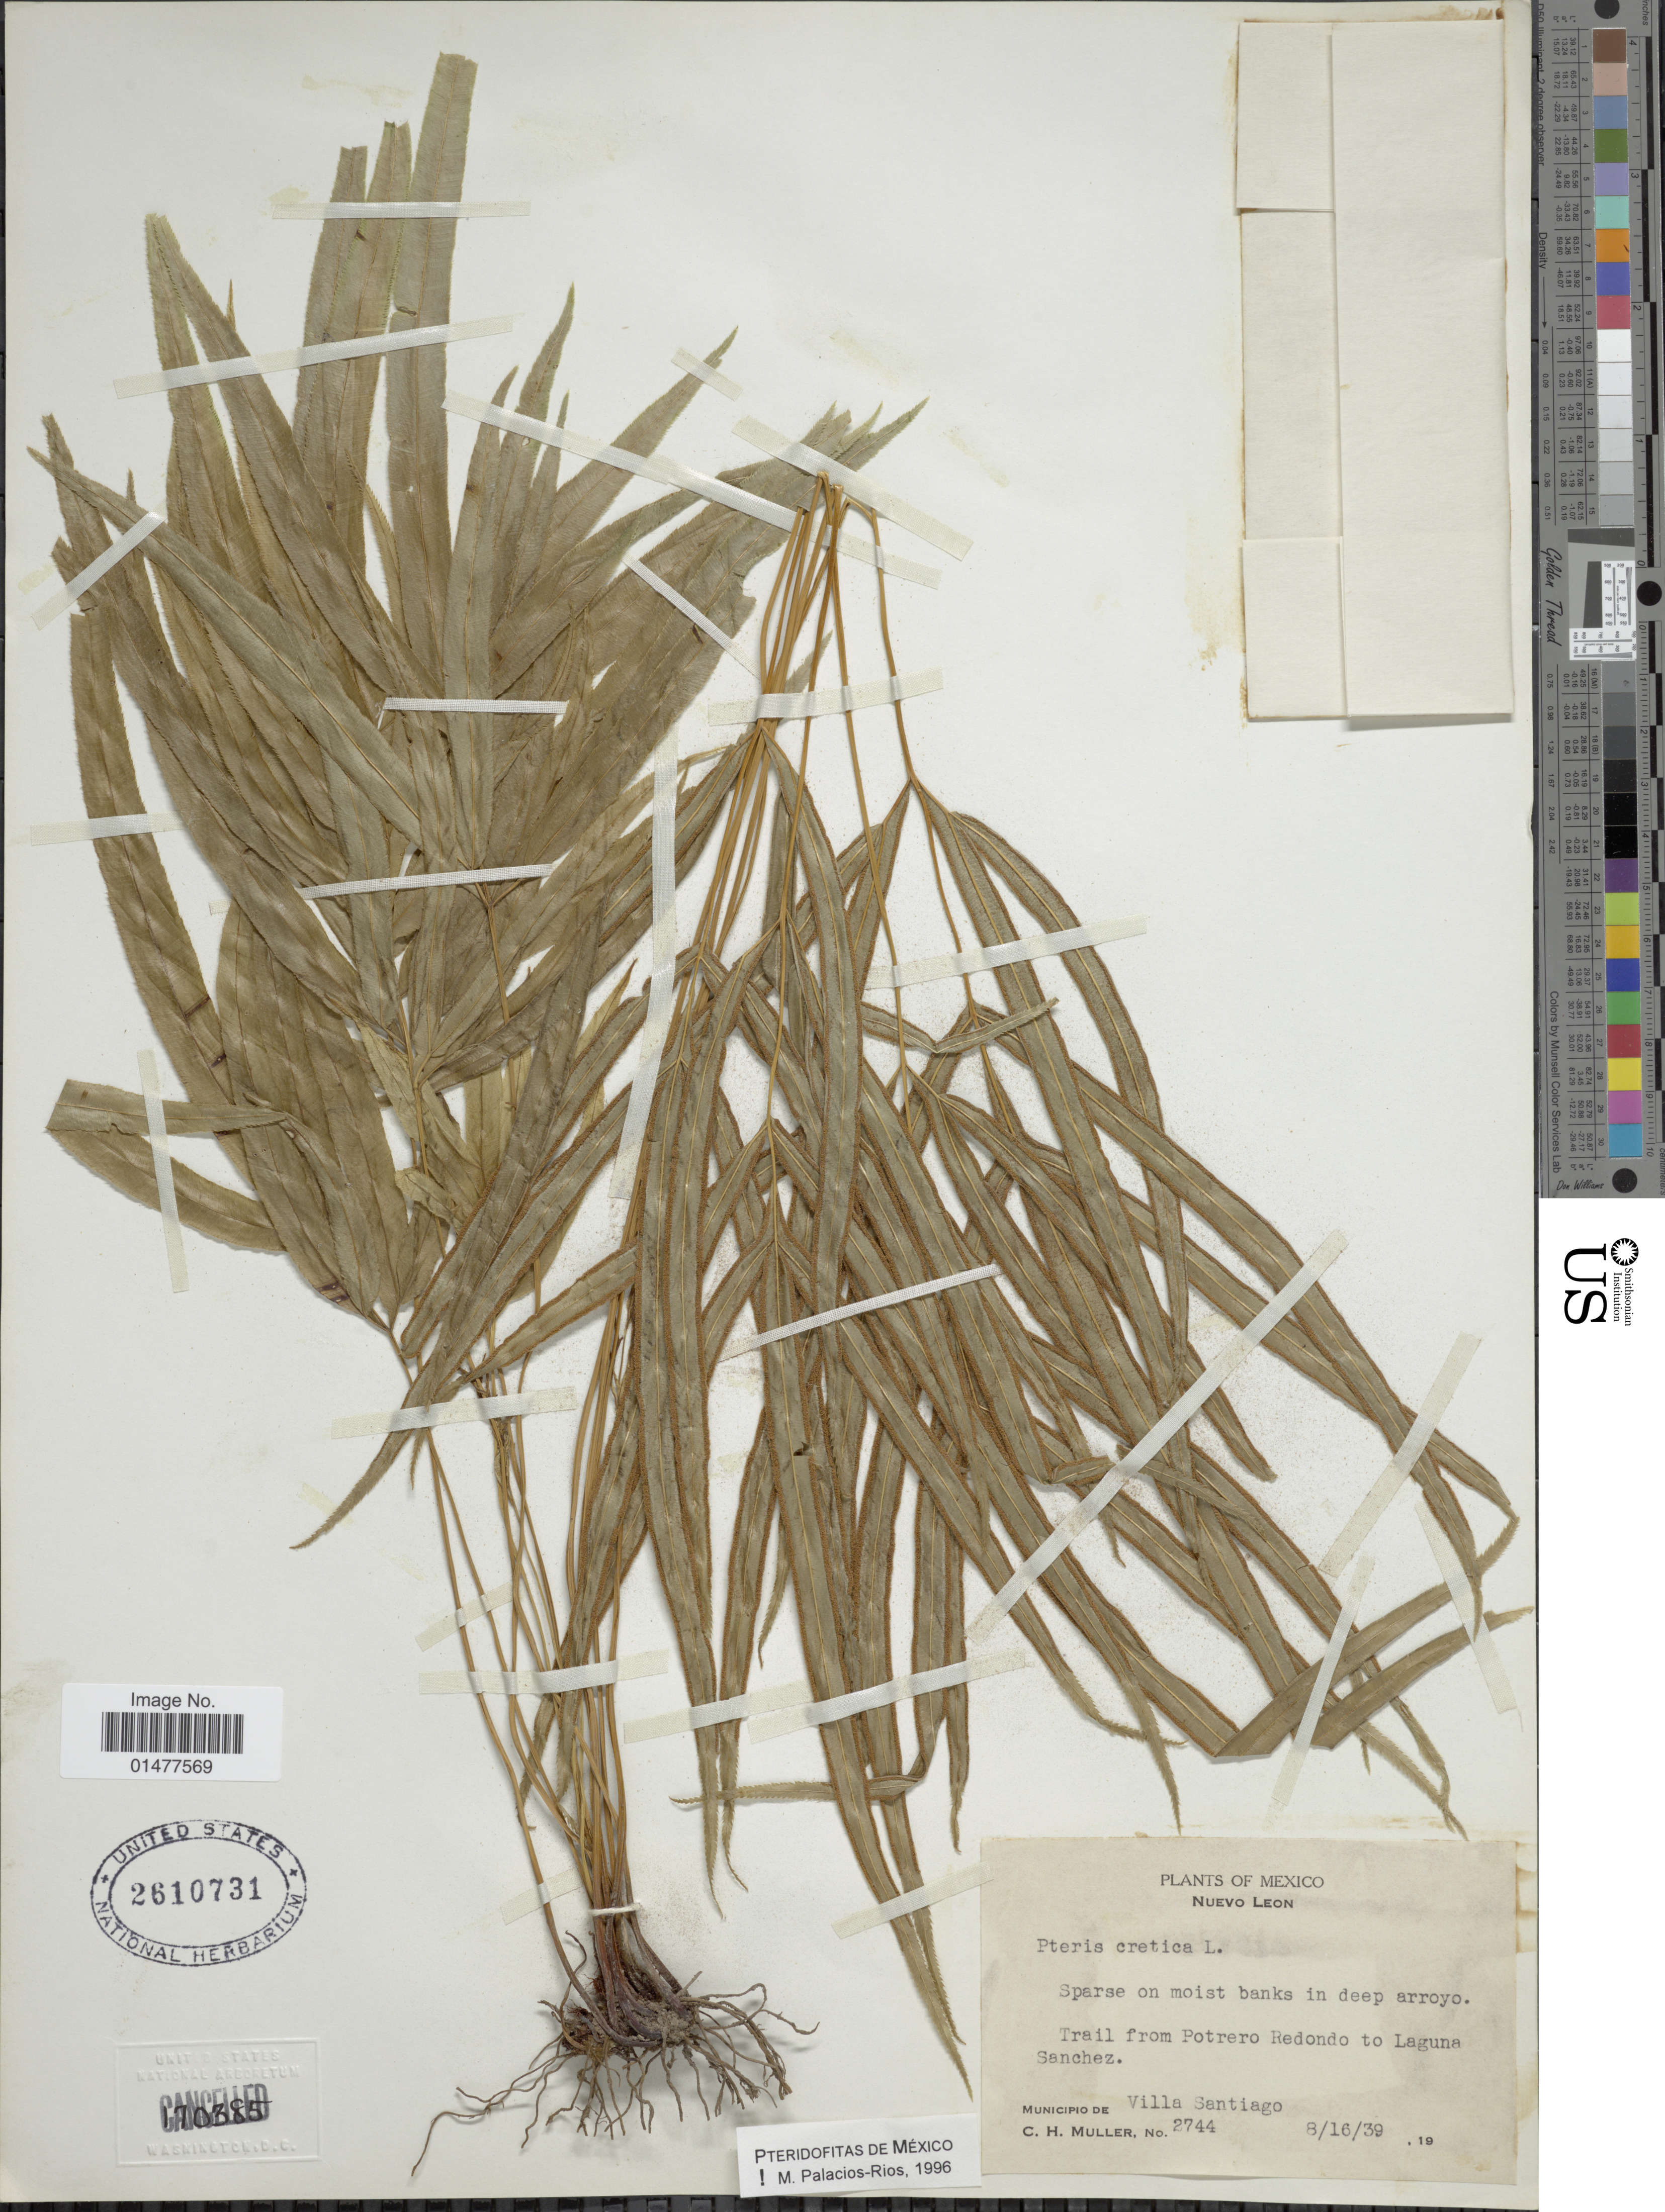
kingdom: Plantae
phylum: Tracheophyta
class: Polypodiopsida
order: Polypodiales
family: Pteridaceae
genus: Pteris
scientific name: Pteris cretica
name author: L.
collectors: C. H. Müller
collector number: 2744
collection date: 1939-08-16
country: Mexico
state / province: Nuevo León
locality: Trail from Potrero Redondo to Laguna Sanchez, Municipio de Villa Santiago.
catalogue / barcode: US 2610731